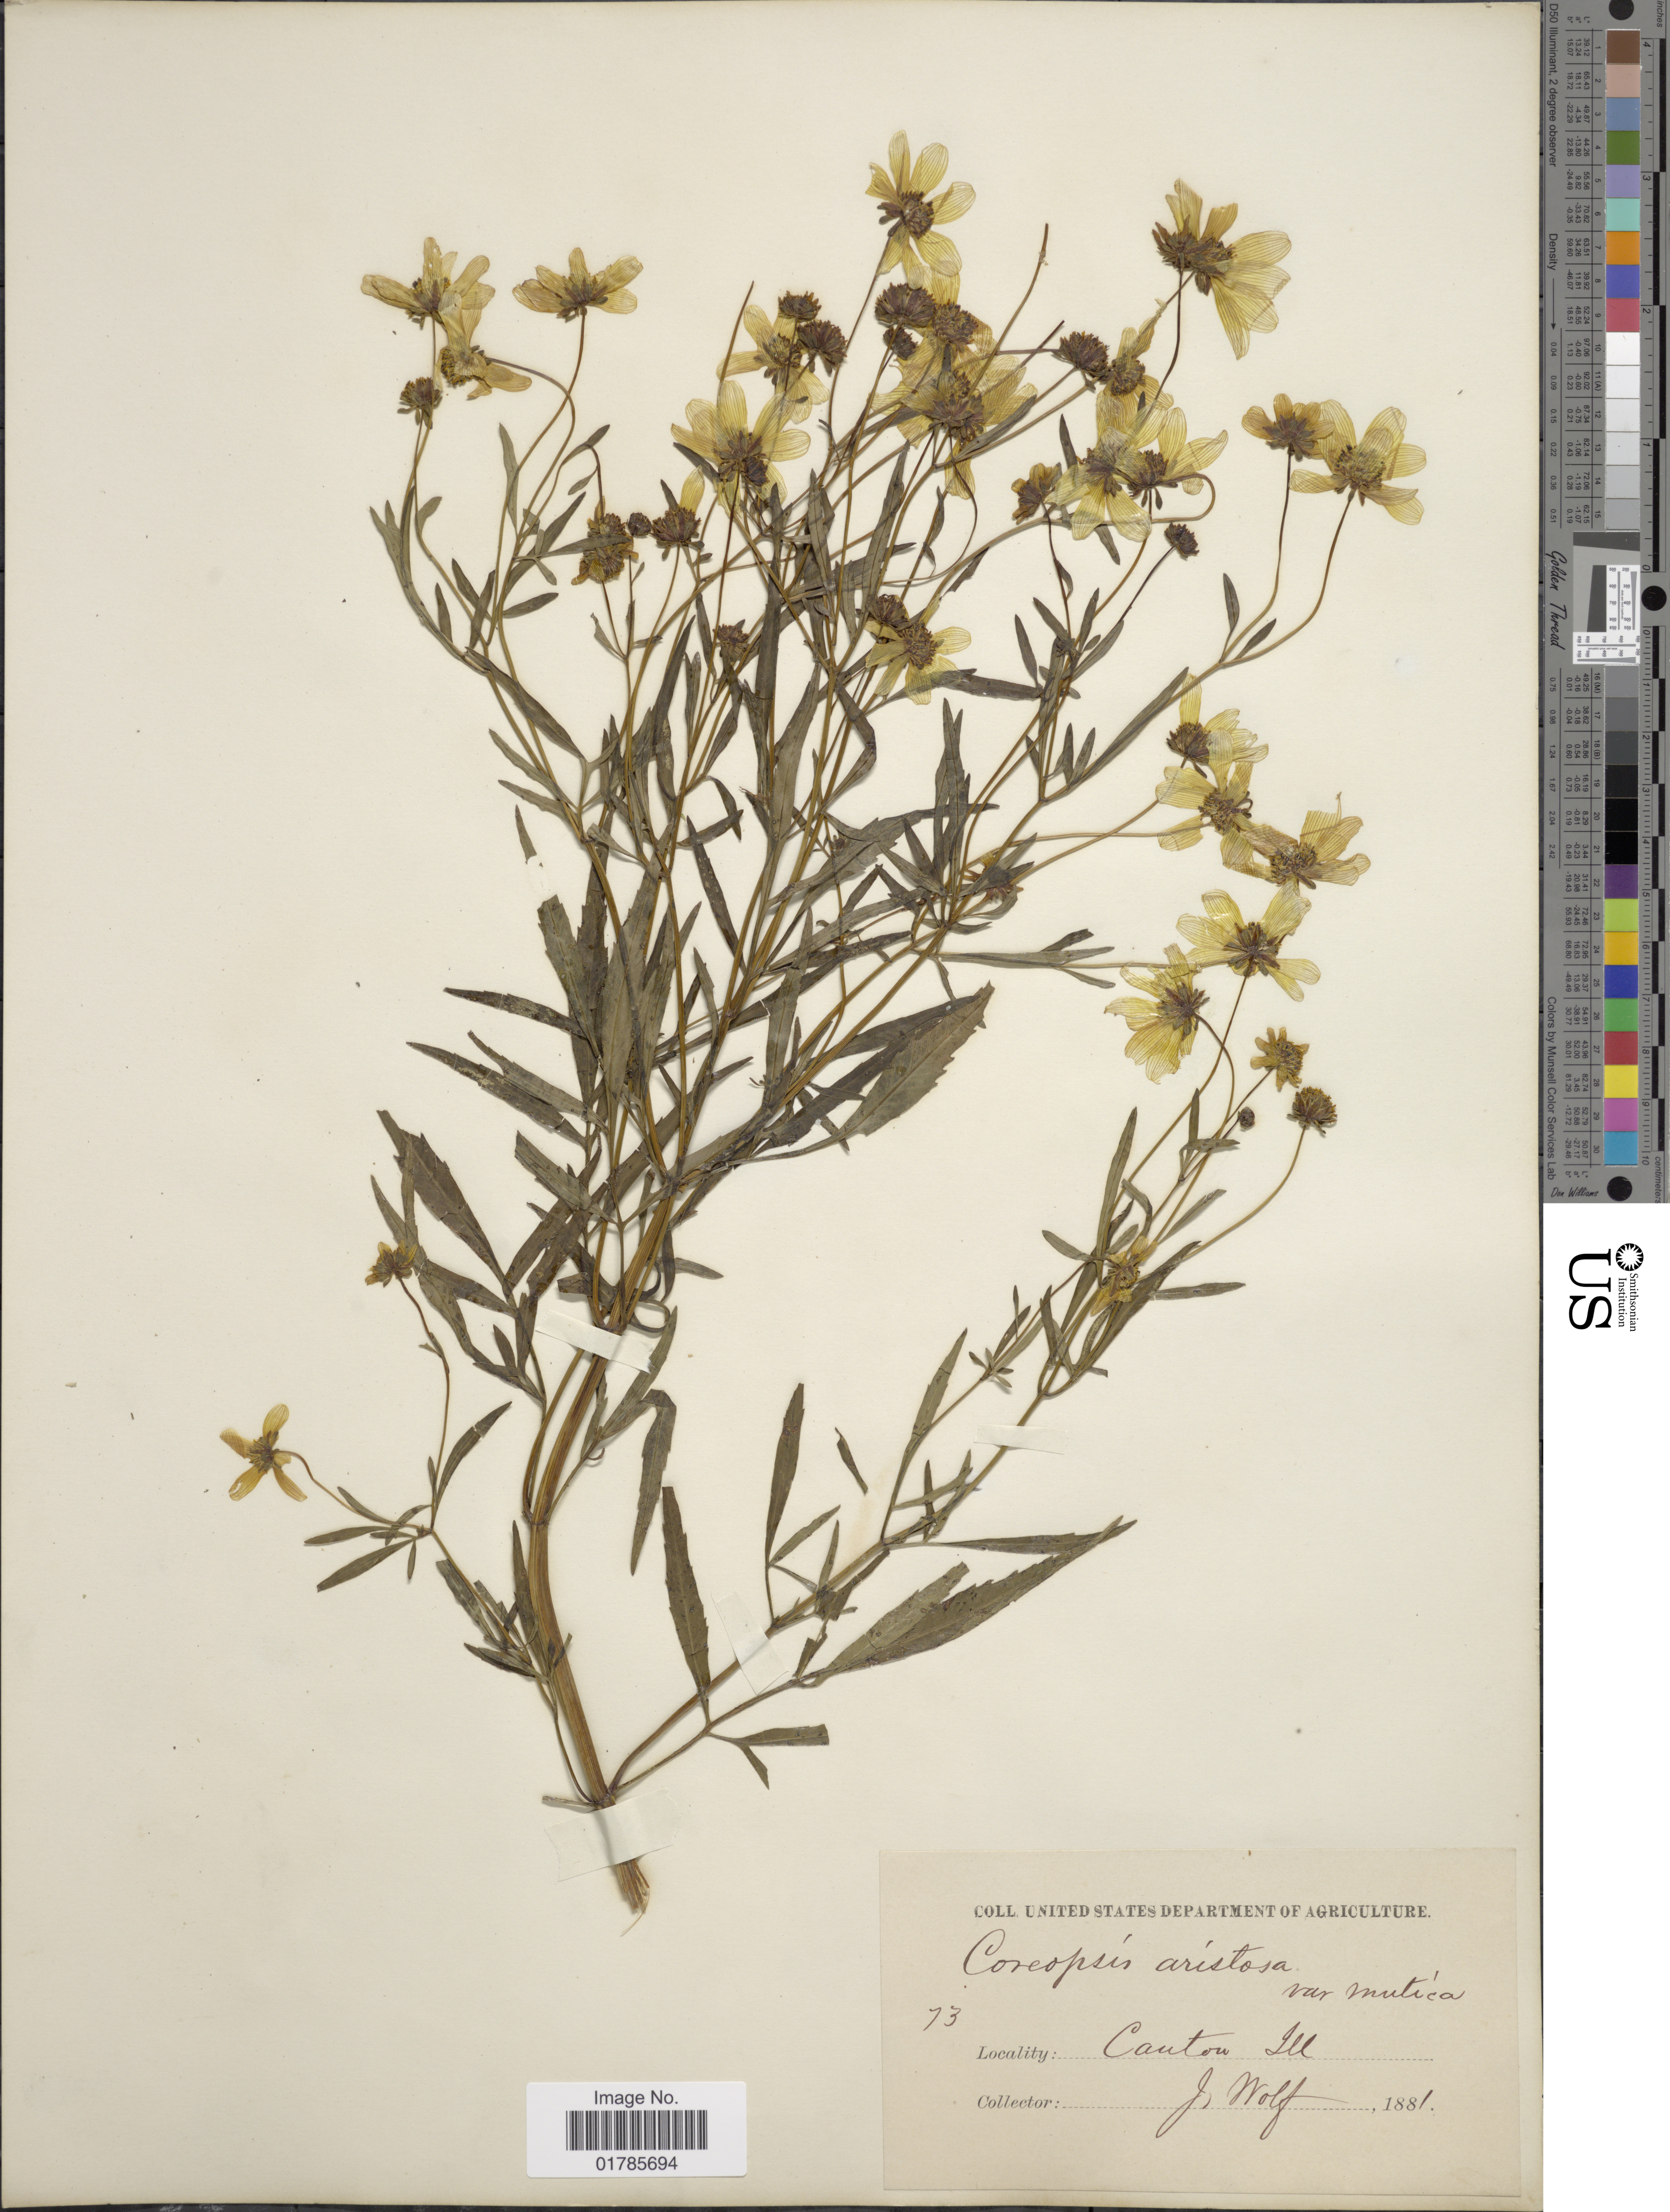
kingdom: Plantae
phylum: Tracheophyta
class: Magnoliopsida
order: Asterales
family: Asteraceae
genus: Bidens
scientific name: Bidens aristosa var. mutica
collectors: J. Wolf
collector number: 73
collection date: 1881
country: United States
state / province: Illinois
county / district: Fulton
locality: Canton, Ill.